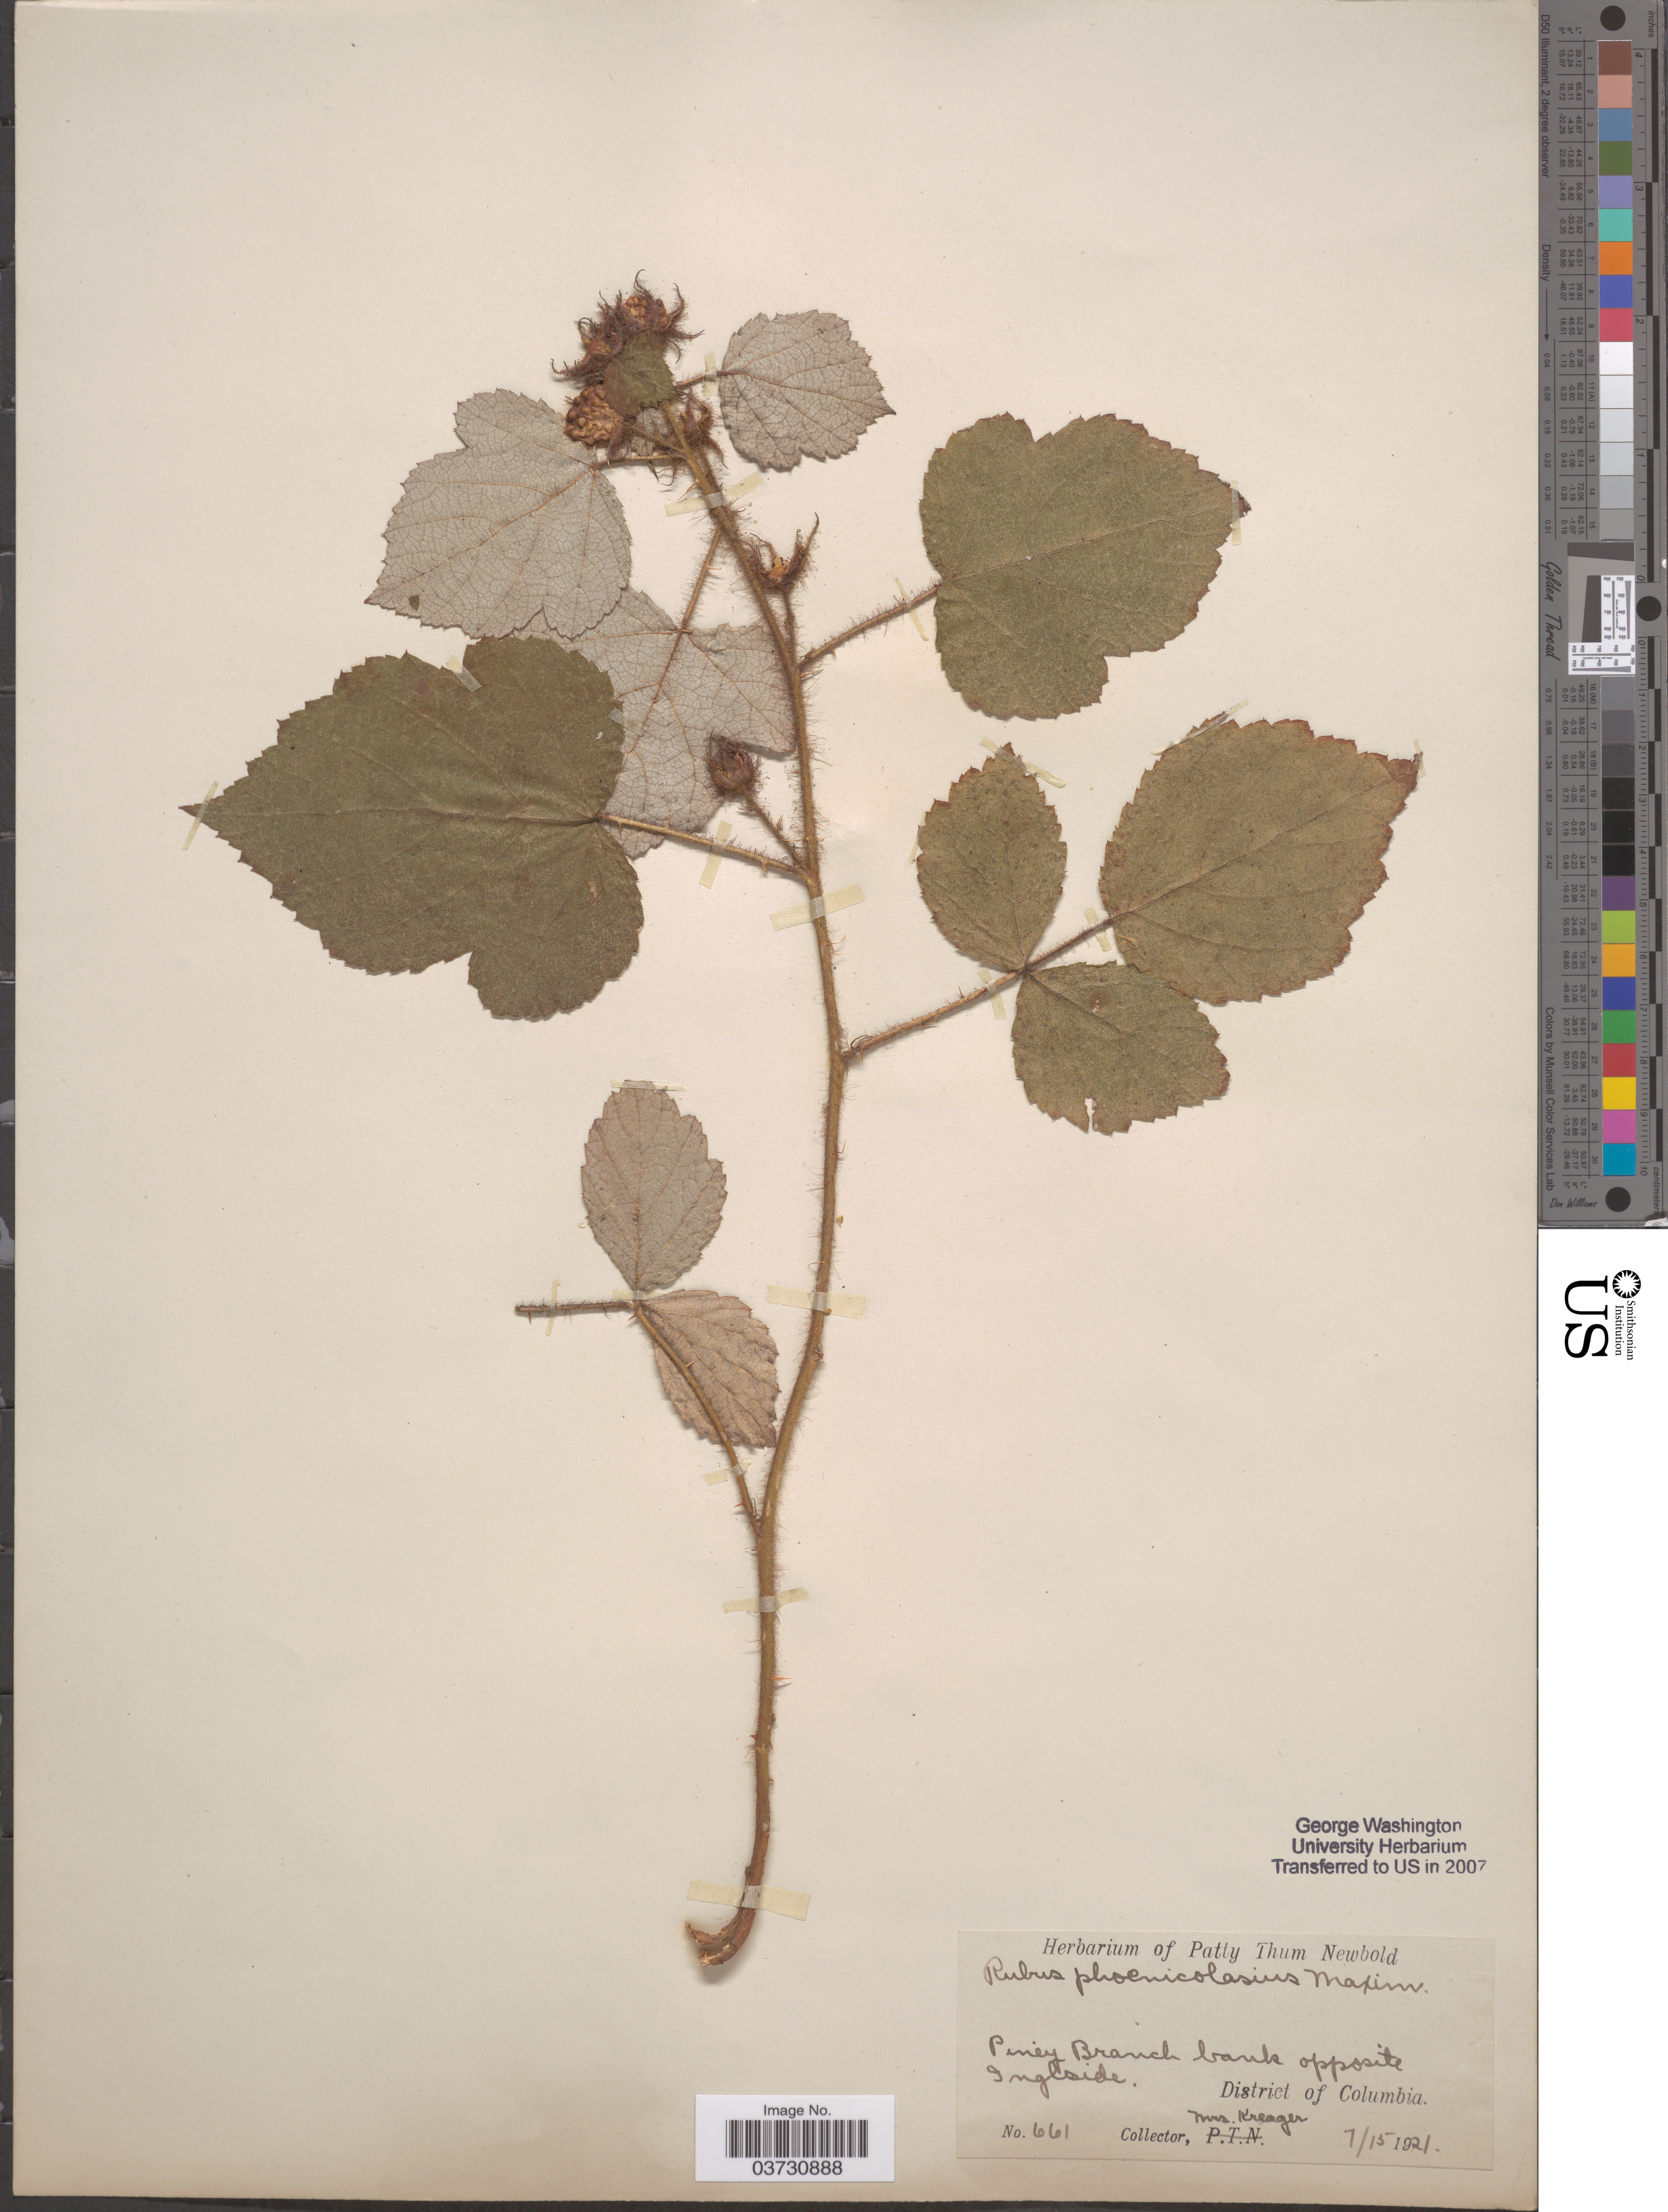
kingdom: Plantae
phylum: Tracheophyta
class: Magnoliopsida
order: Rosales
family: Rosaceae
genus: Rubus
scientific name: Rubus phoenicolasius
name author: Maxim.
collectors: Kreager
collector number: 661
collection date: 1921-07-15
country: United States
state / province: District of Columbia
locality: Piney Branch bank opposite Inglside.